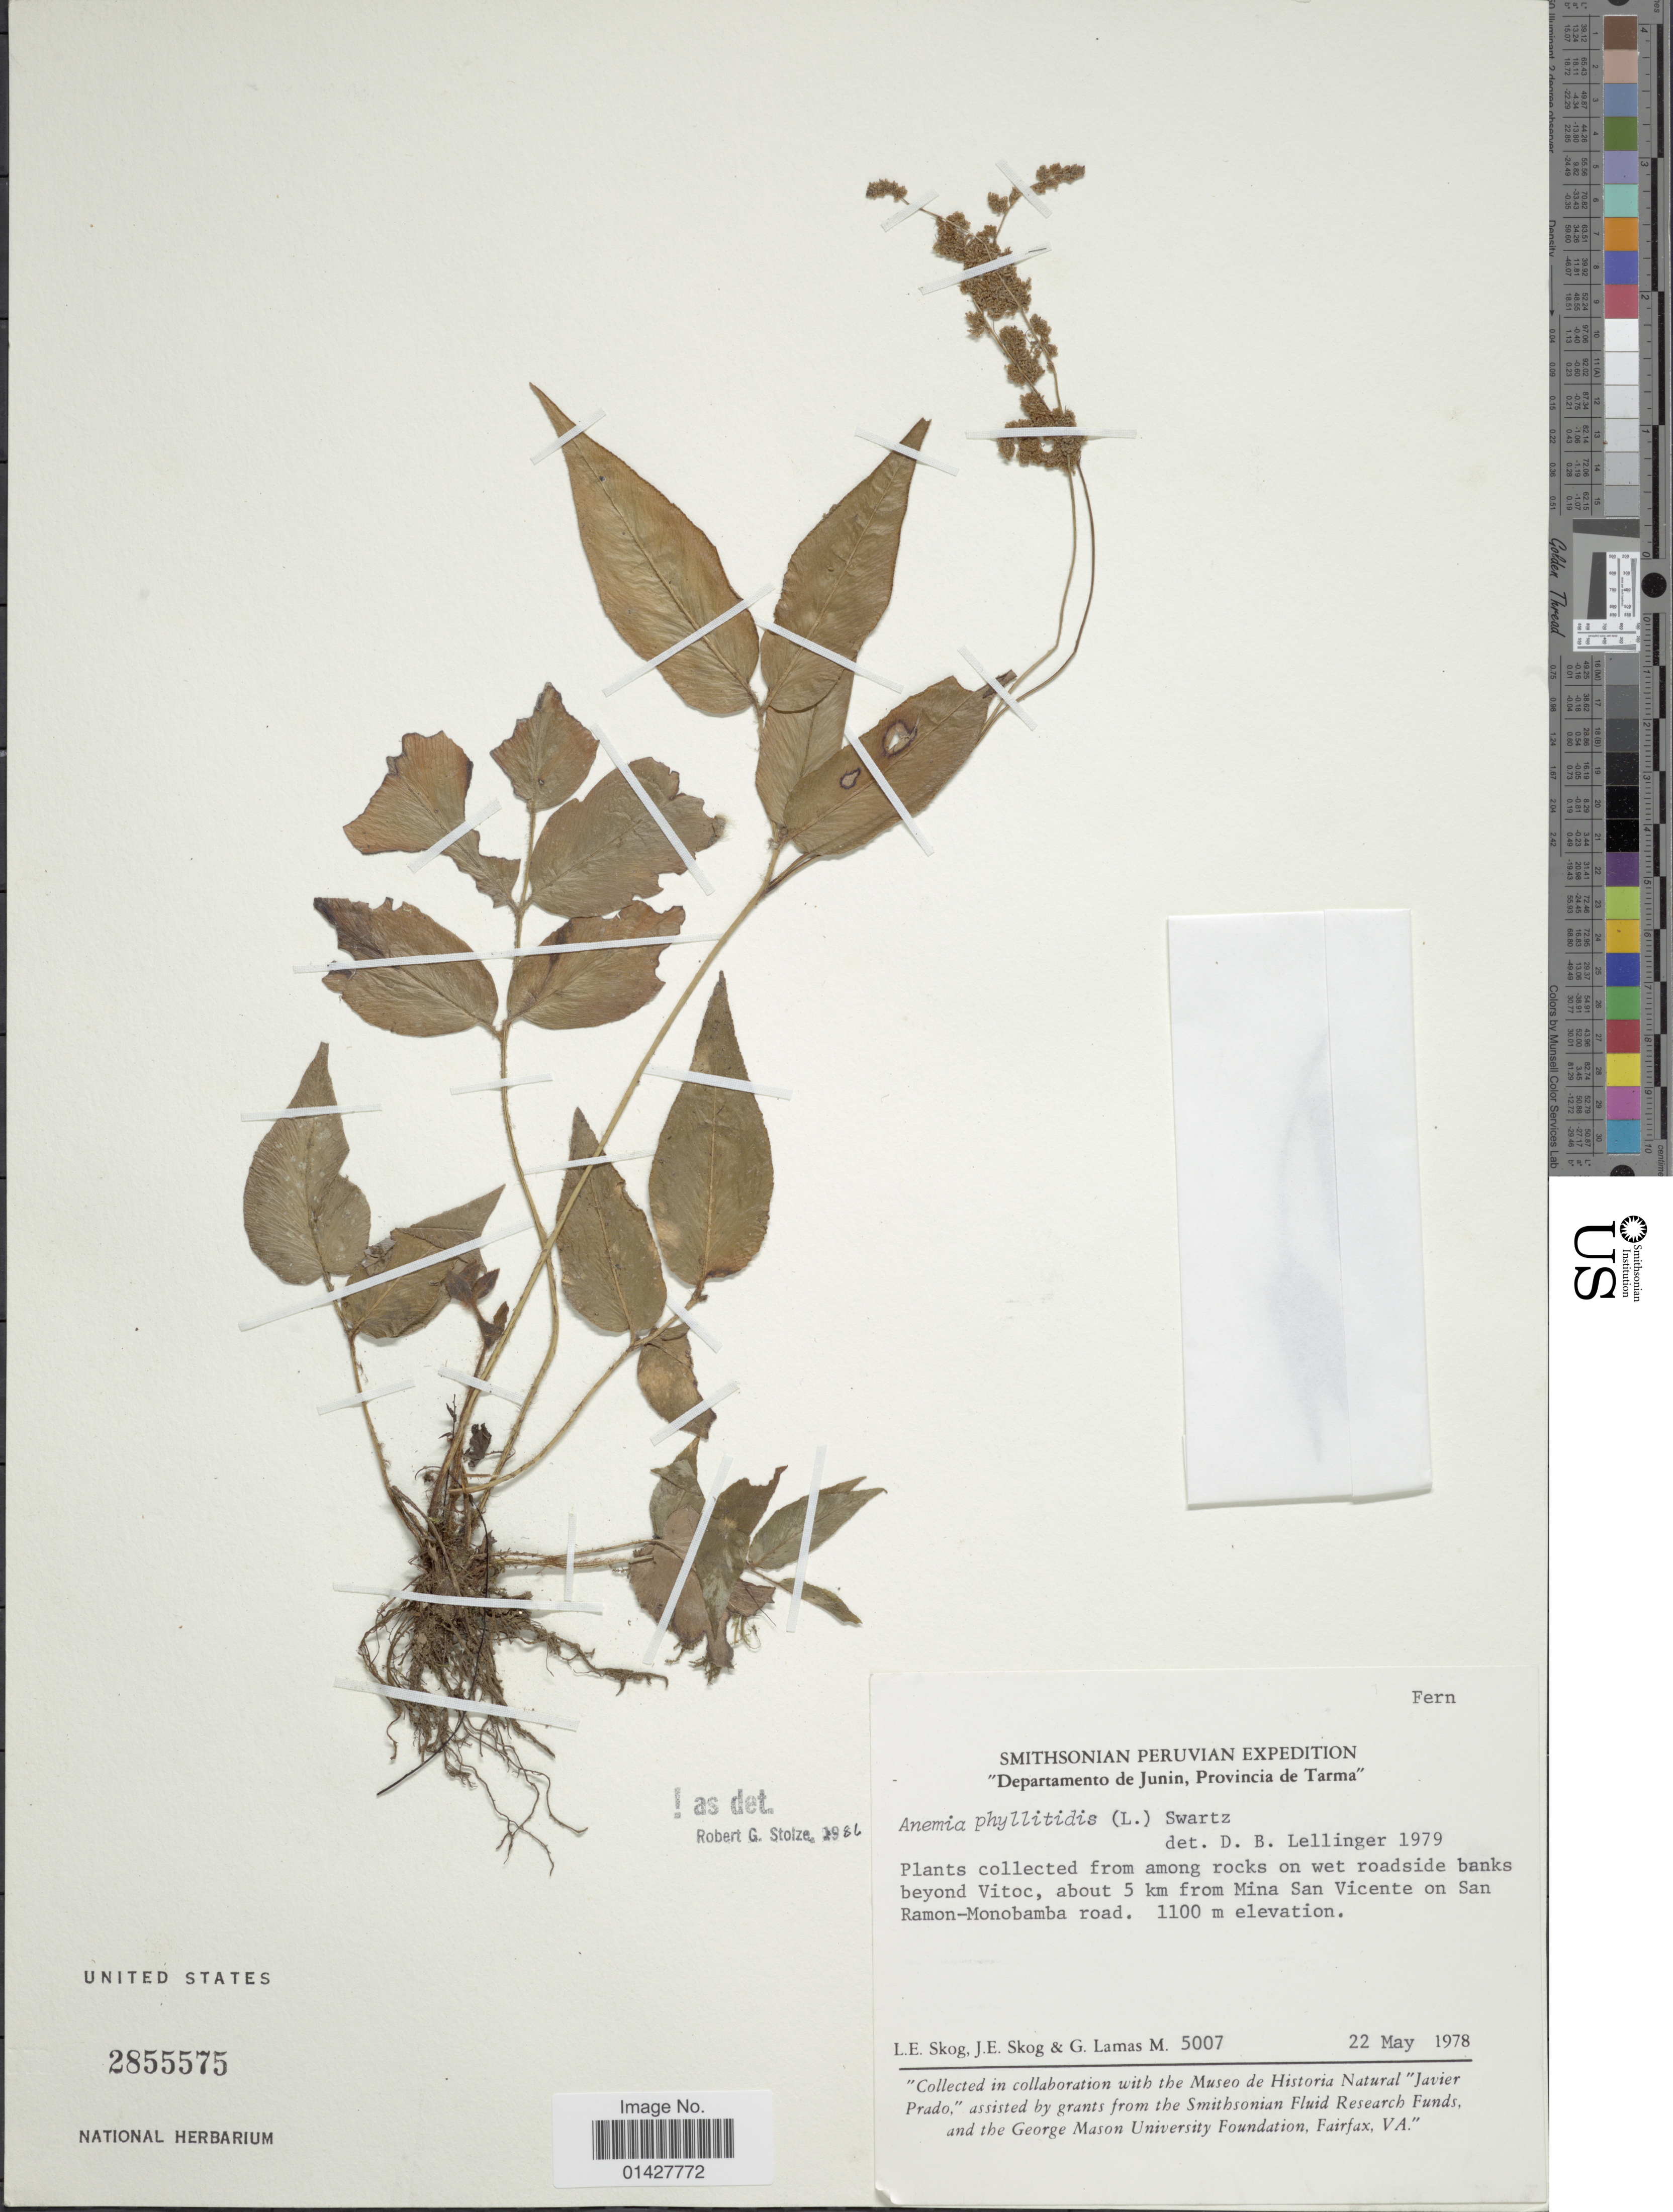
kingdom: Plantae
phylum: Tracheophyta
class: Polypodiopsida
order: Schizaeales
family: Anemiaceae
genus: Anemia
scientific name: Anemia phyllitidis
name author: (L.) Sw.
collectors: L. E. Skog, J. E. Skog & G. Lamas M.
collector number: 5007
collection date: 1978-05-22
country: Peru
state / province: Junín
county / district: Tarma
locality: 'Departamento de Junin, Provincia de Tarma', among rocks on wet roadside banks beyond Vitoc, about 5 km from Mina San Vicente on San Ramon-Monobamba road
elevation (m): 1100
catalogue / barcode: US 2855575